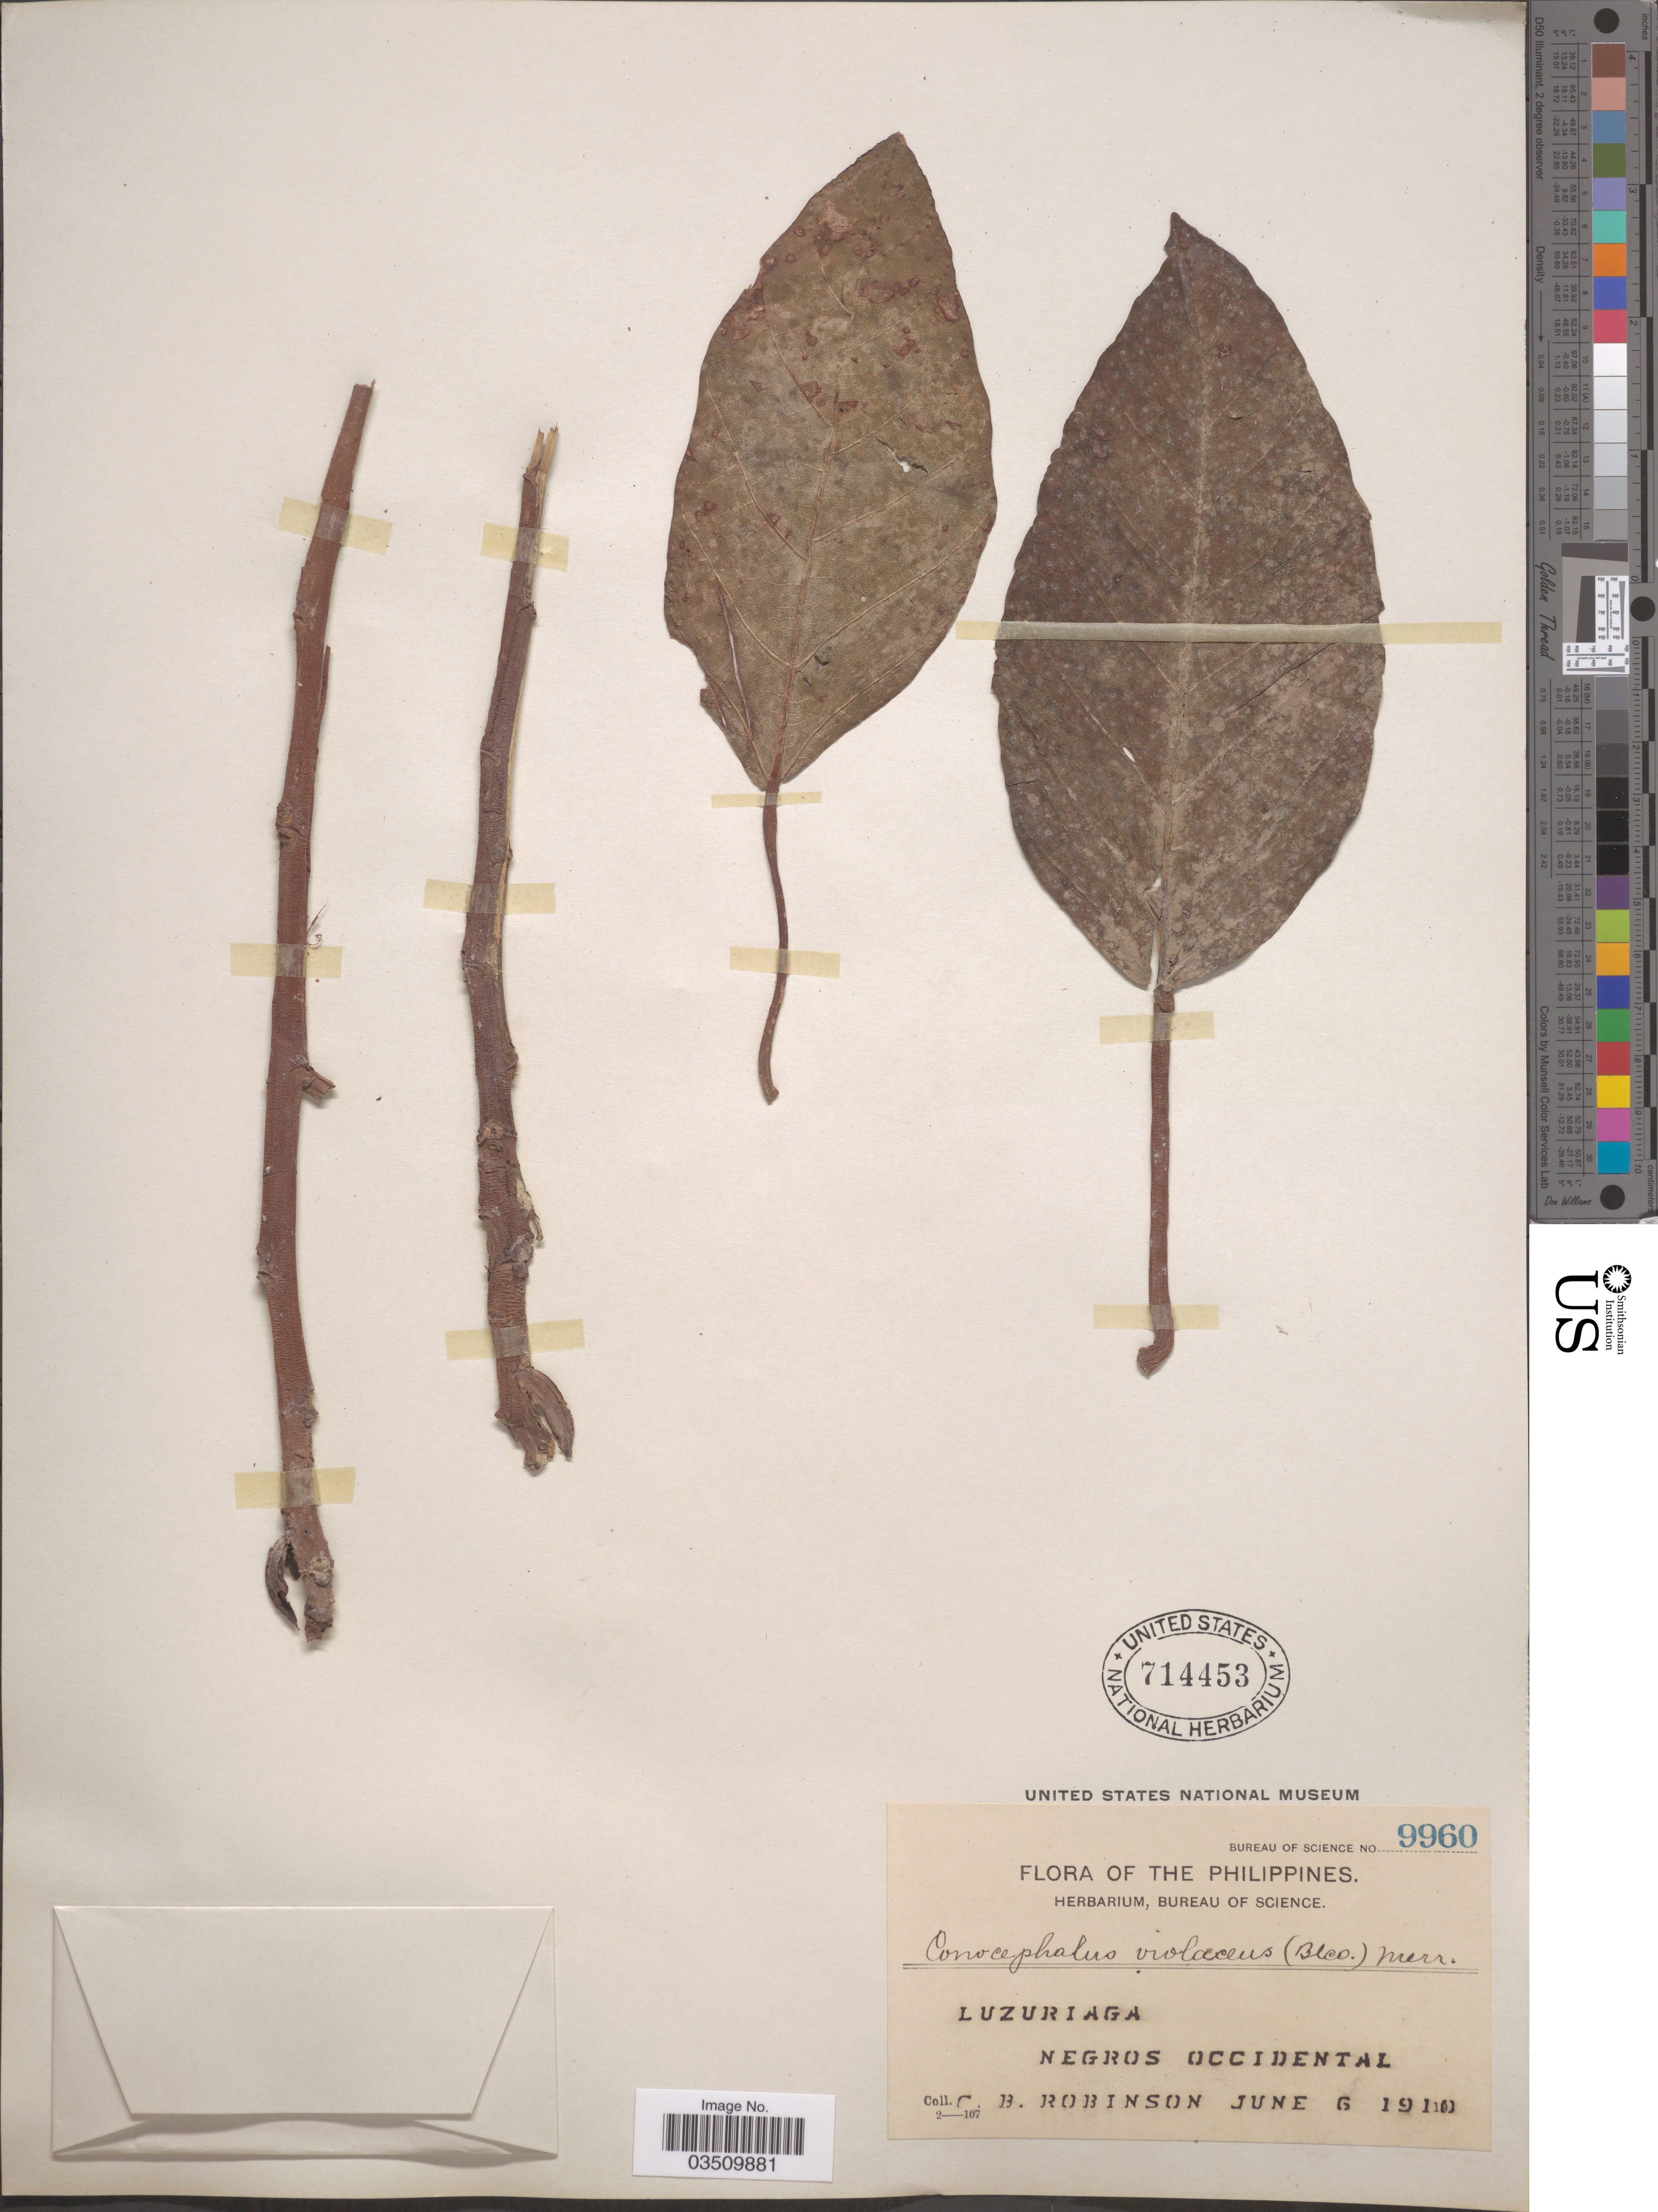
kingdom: Plantae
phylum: Tracheophyta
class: Magnoliopsida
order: Rosales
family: Urticaceae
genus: Poikilospermum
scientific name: Poikilospermum suaveolens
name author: (Blume) Merr.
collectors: C. Robinson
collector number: Bureau of Science 9960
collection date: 1910-06-06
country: Philippines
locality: Luzuriaga. Negros Occidental.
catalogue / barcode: US 714453